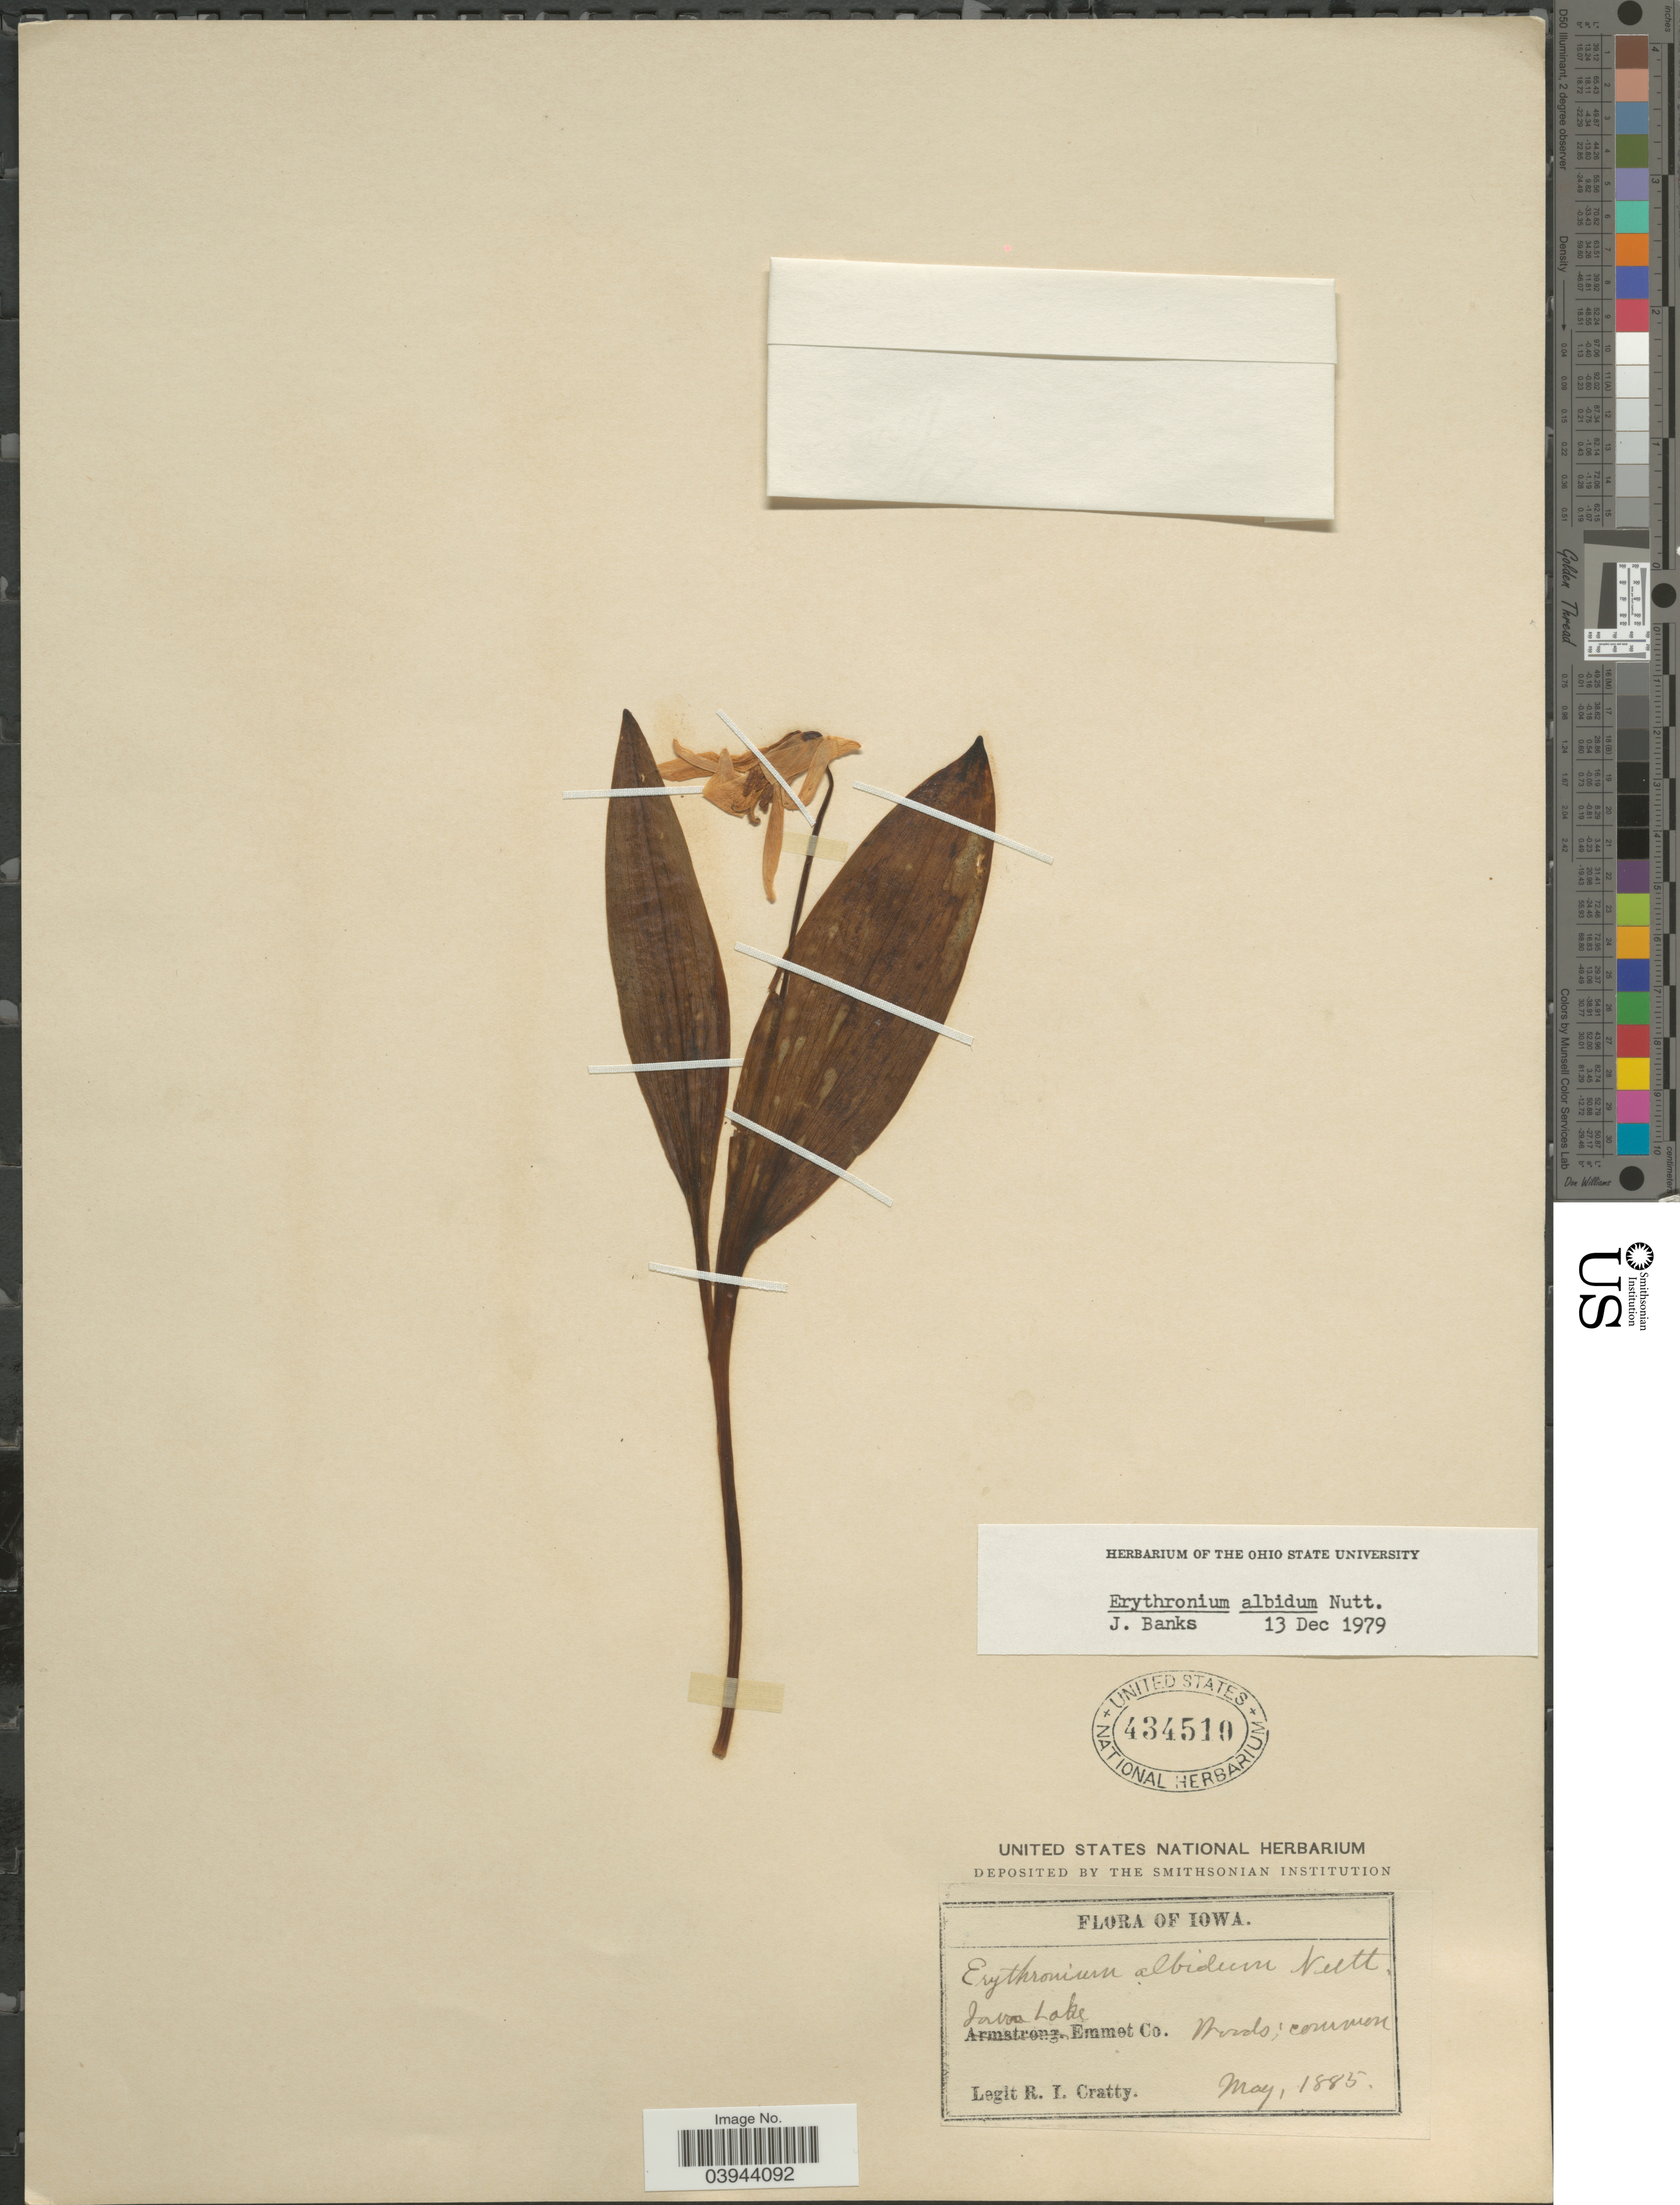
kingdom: Plantae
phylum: Tracheophyta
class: Liliopsida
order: Liliales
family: Liliaceae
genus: Erythronium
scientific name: Erythronium albidum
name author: Nutt.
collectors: R. Cratty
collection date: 1885-05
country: United States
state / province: Iowa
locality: Iowa Lake, Emmet Co.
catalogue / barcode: US 434510